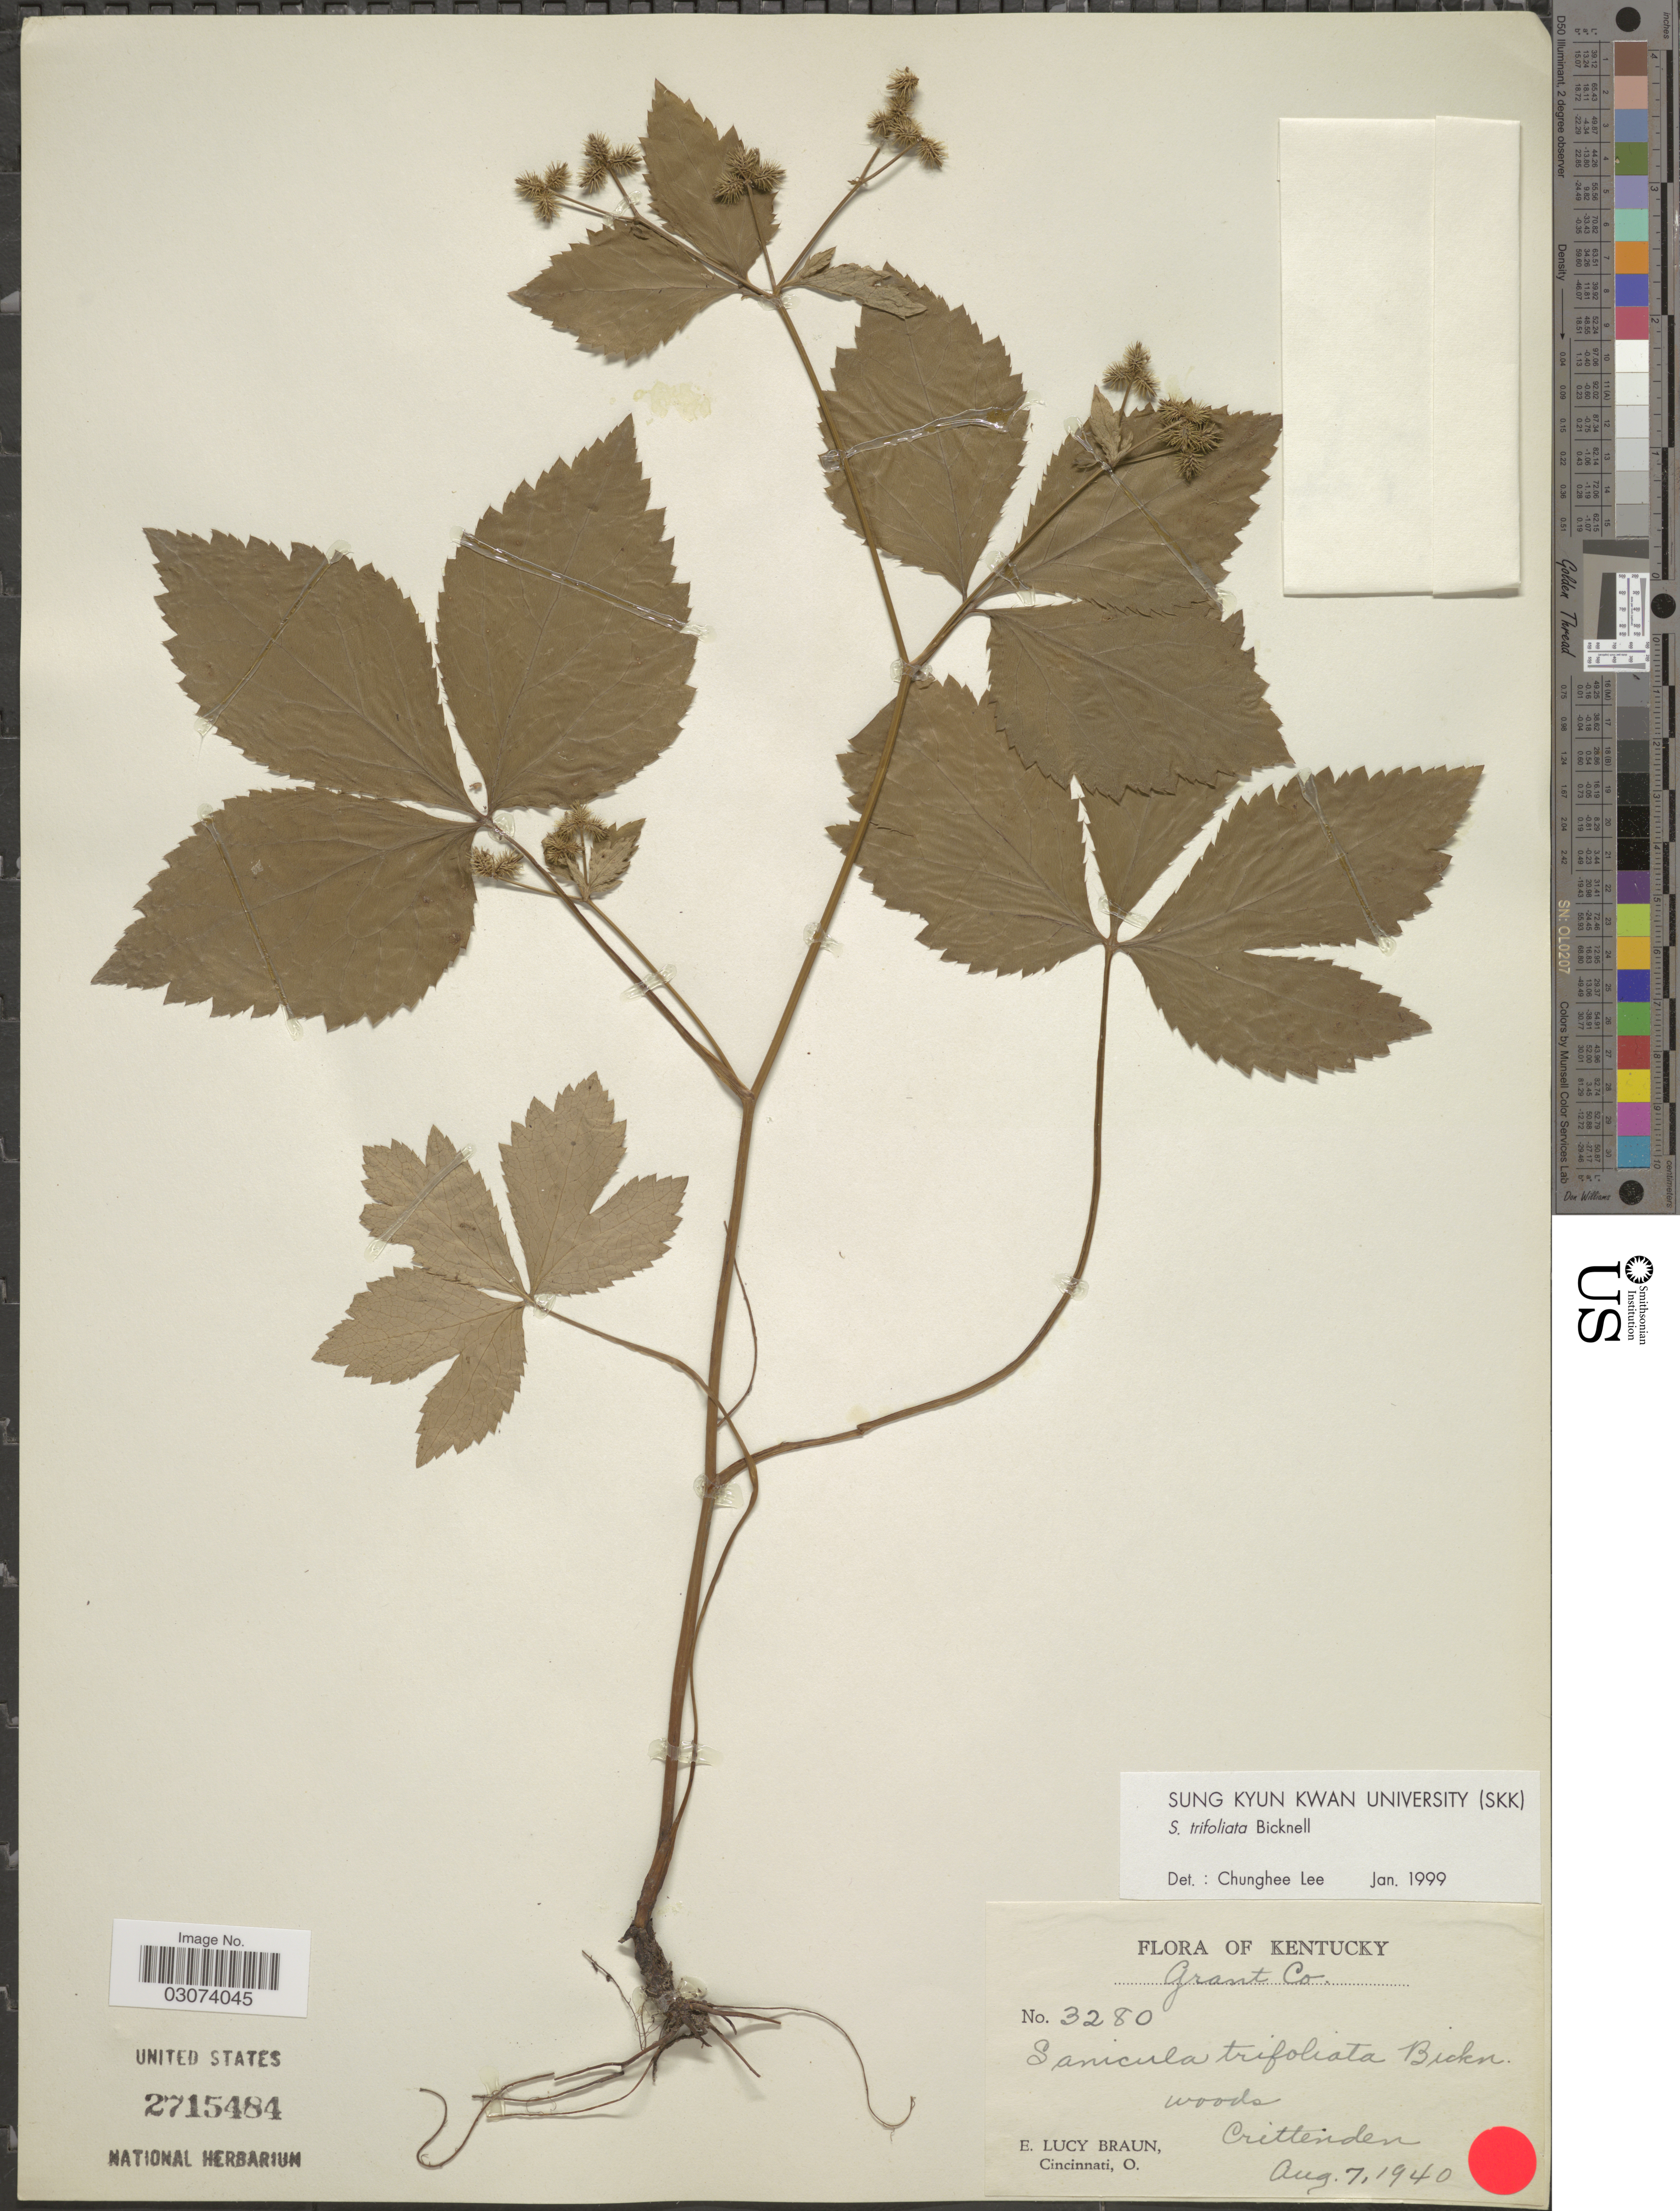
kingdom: Plantae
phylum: Tracheophyta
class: Magnoliopsida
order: Apiales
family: Apiaceae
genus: Sanicula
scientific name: Sanicula trifoliata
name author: E.P. Bicknell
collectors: E. L. Braun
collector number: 3280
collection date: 1940-08-07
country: United States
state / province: Kentucky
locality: Grant Co. Crittenden.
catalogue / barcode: US 2715484